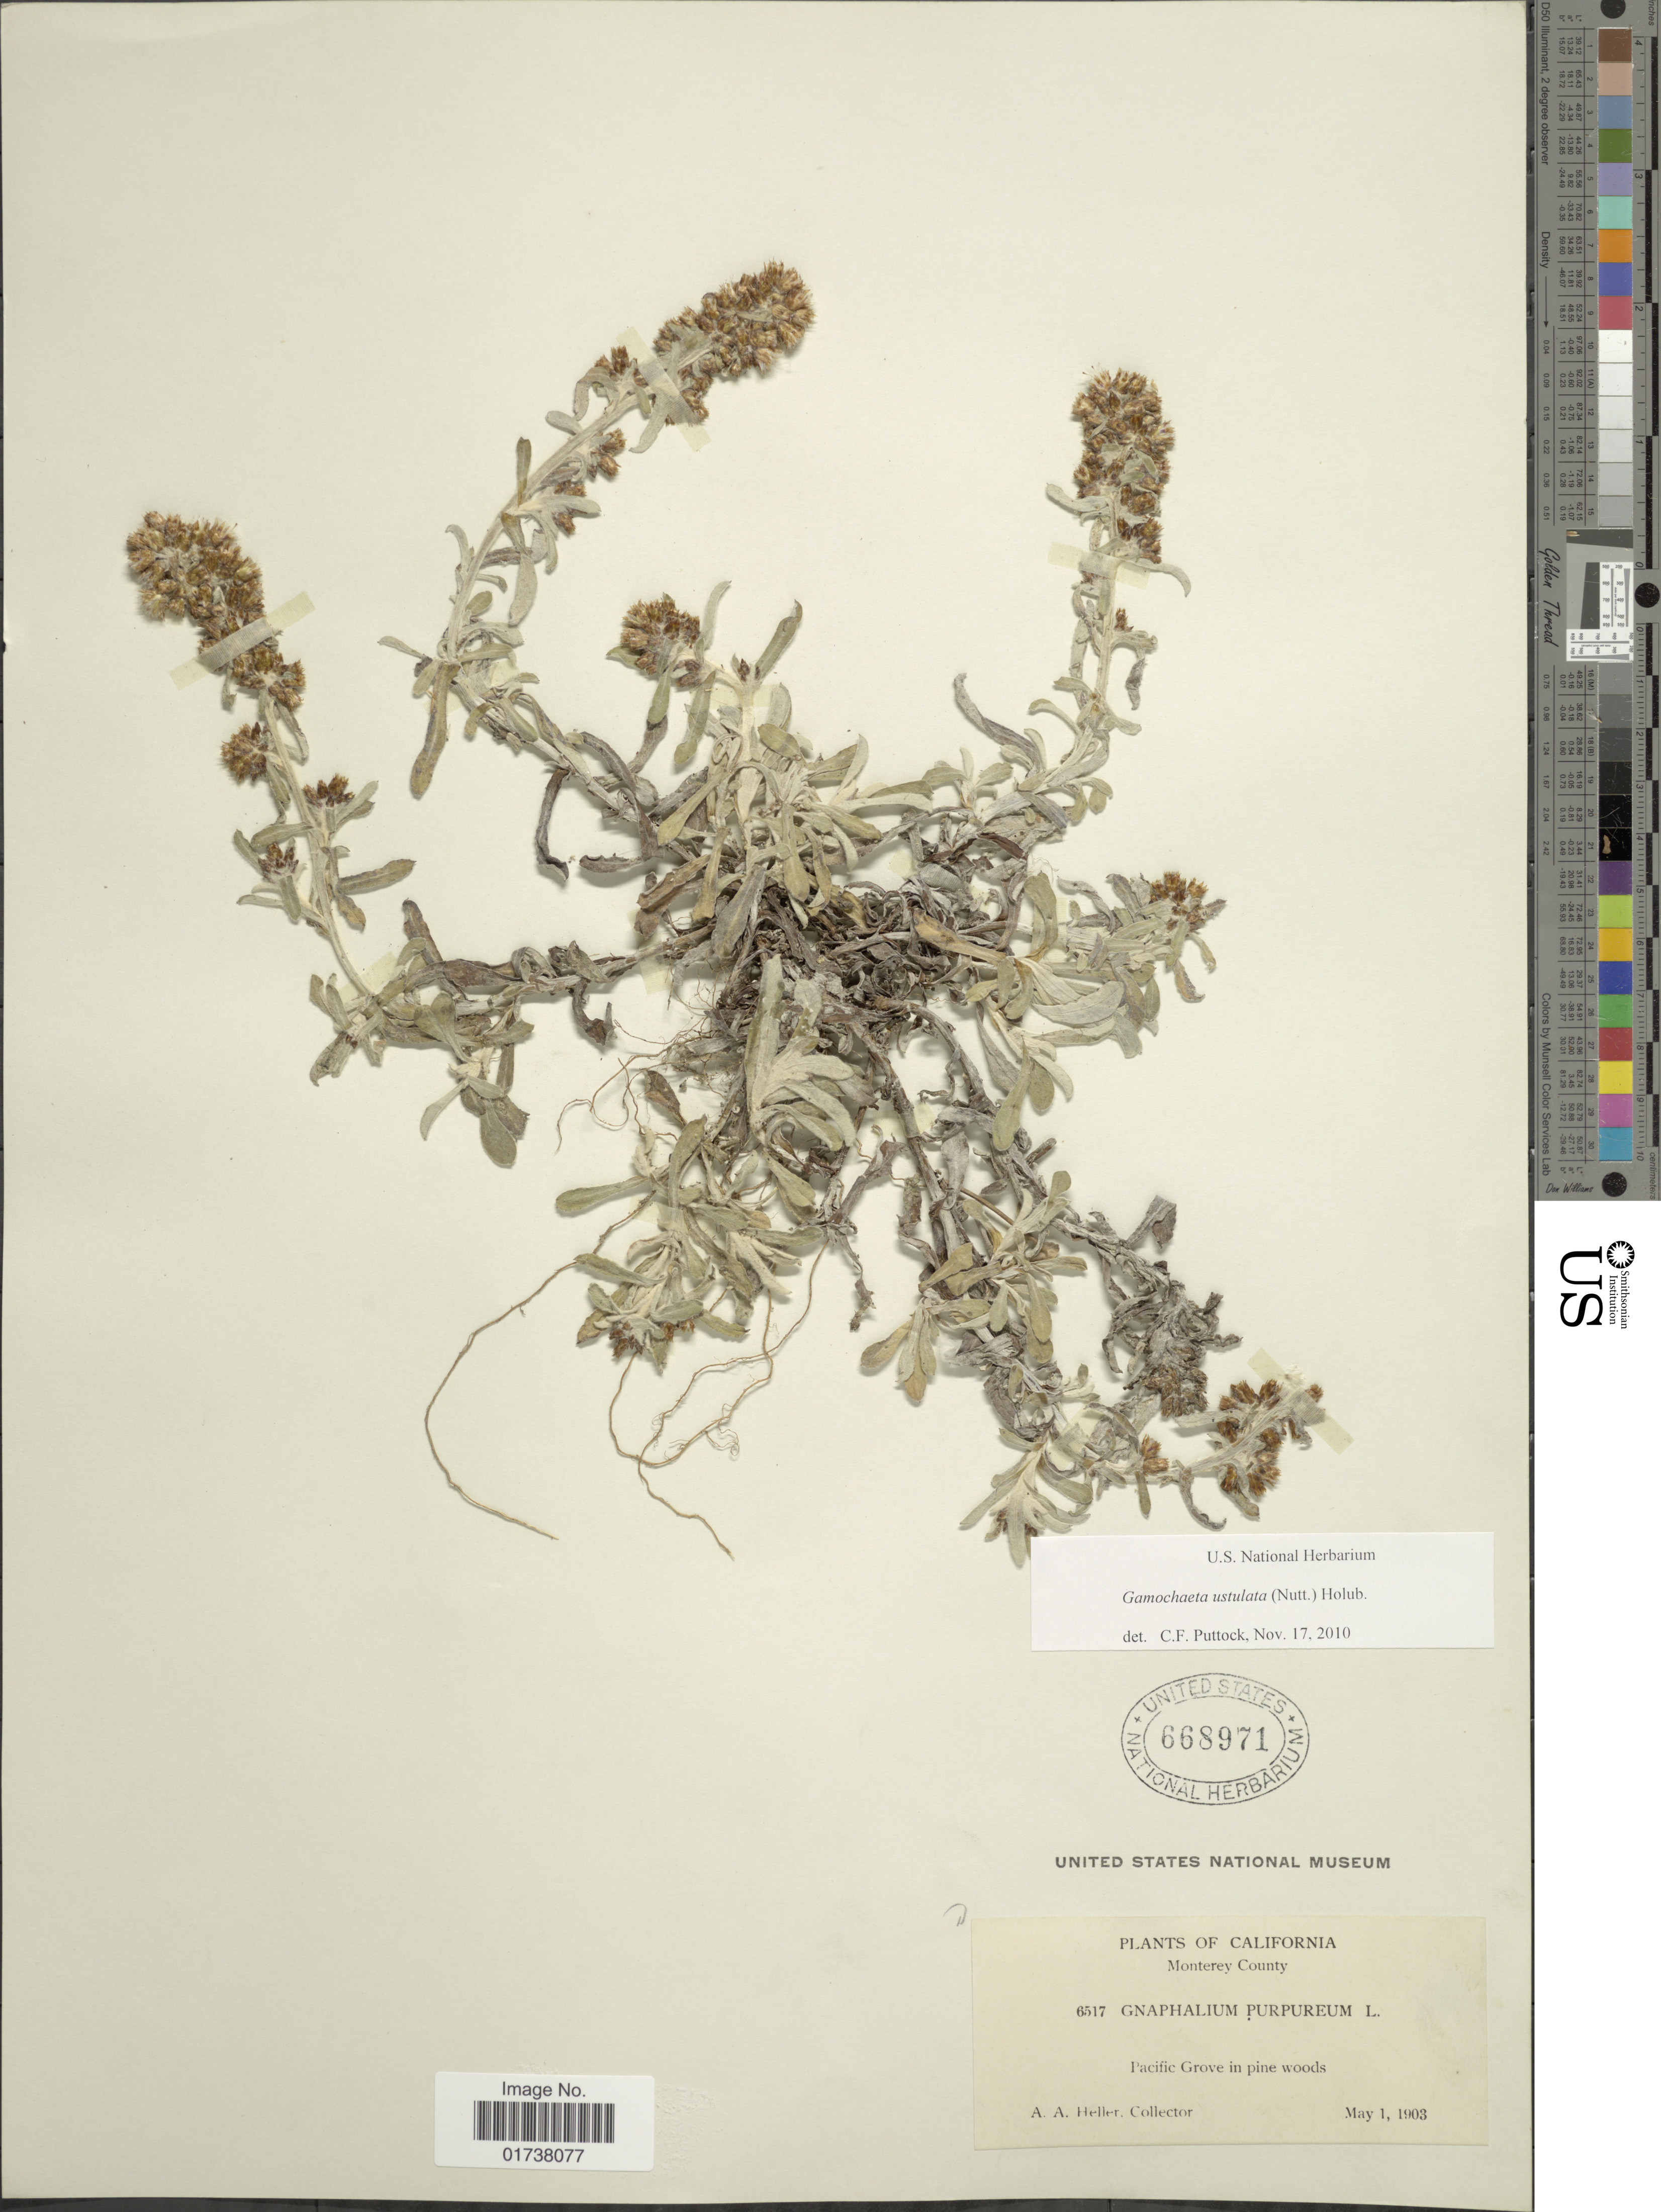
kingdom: Plantae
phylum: Tracheophyta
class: Magnoliopsida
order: Asterales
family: Asteraceae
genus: Gamochaeta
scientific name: Gamochaeta ustulata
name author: (Nutt.) Holub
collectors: A. A. Heller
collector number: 6517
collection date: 1903-05-01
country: United States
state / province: California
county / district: Monterey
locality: Monterey County, Pacific Grove in pine woods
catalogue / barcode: US 668971